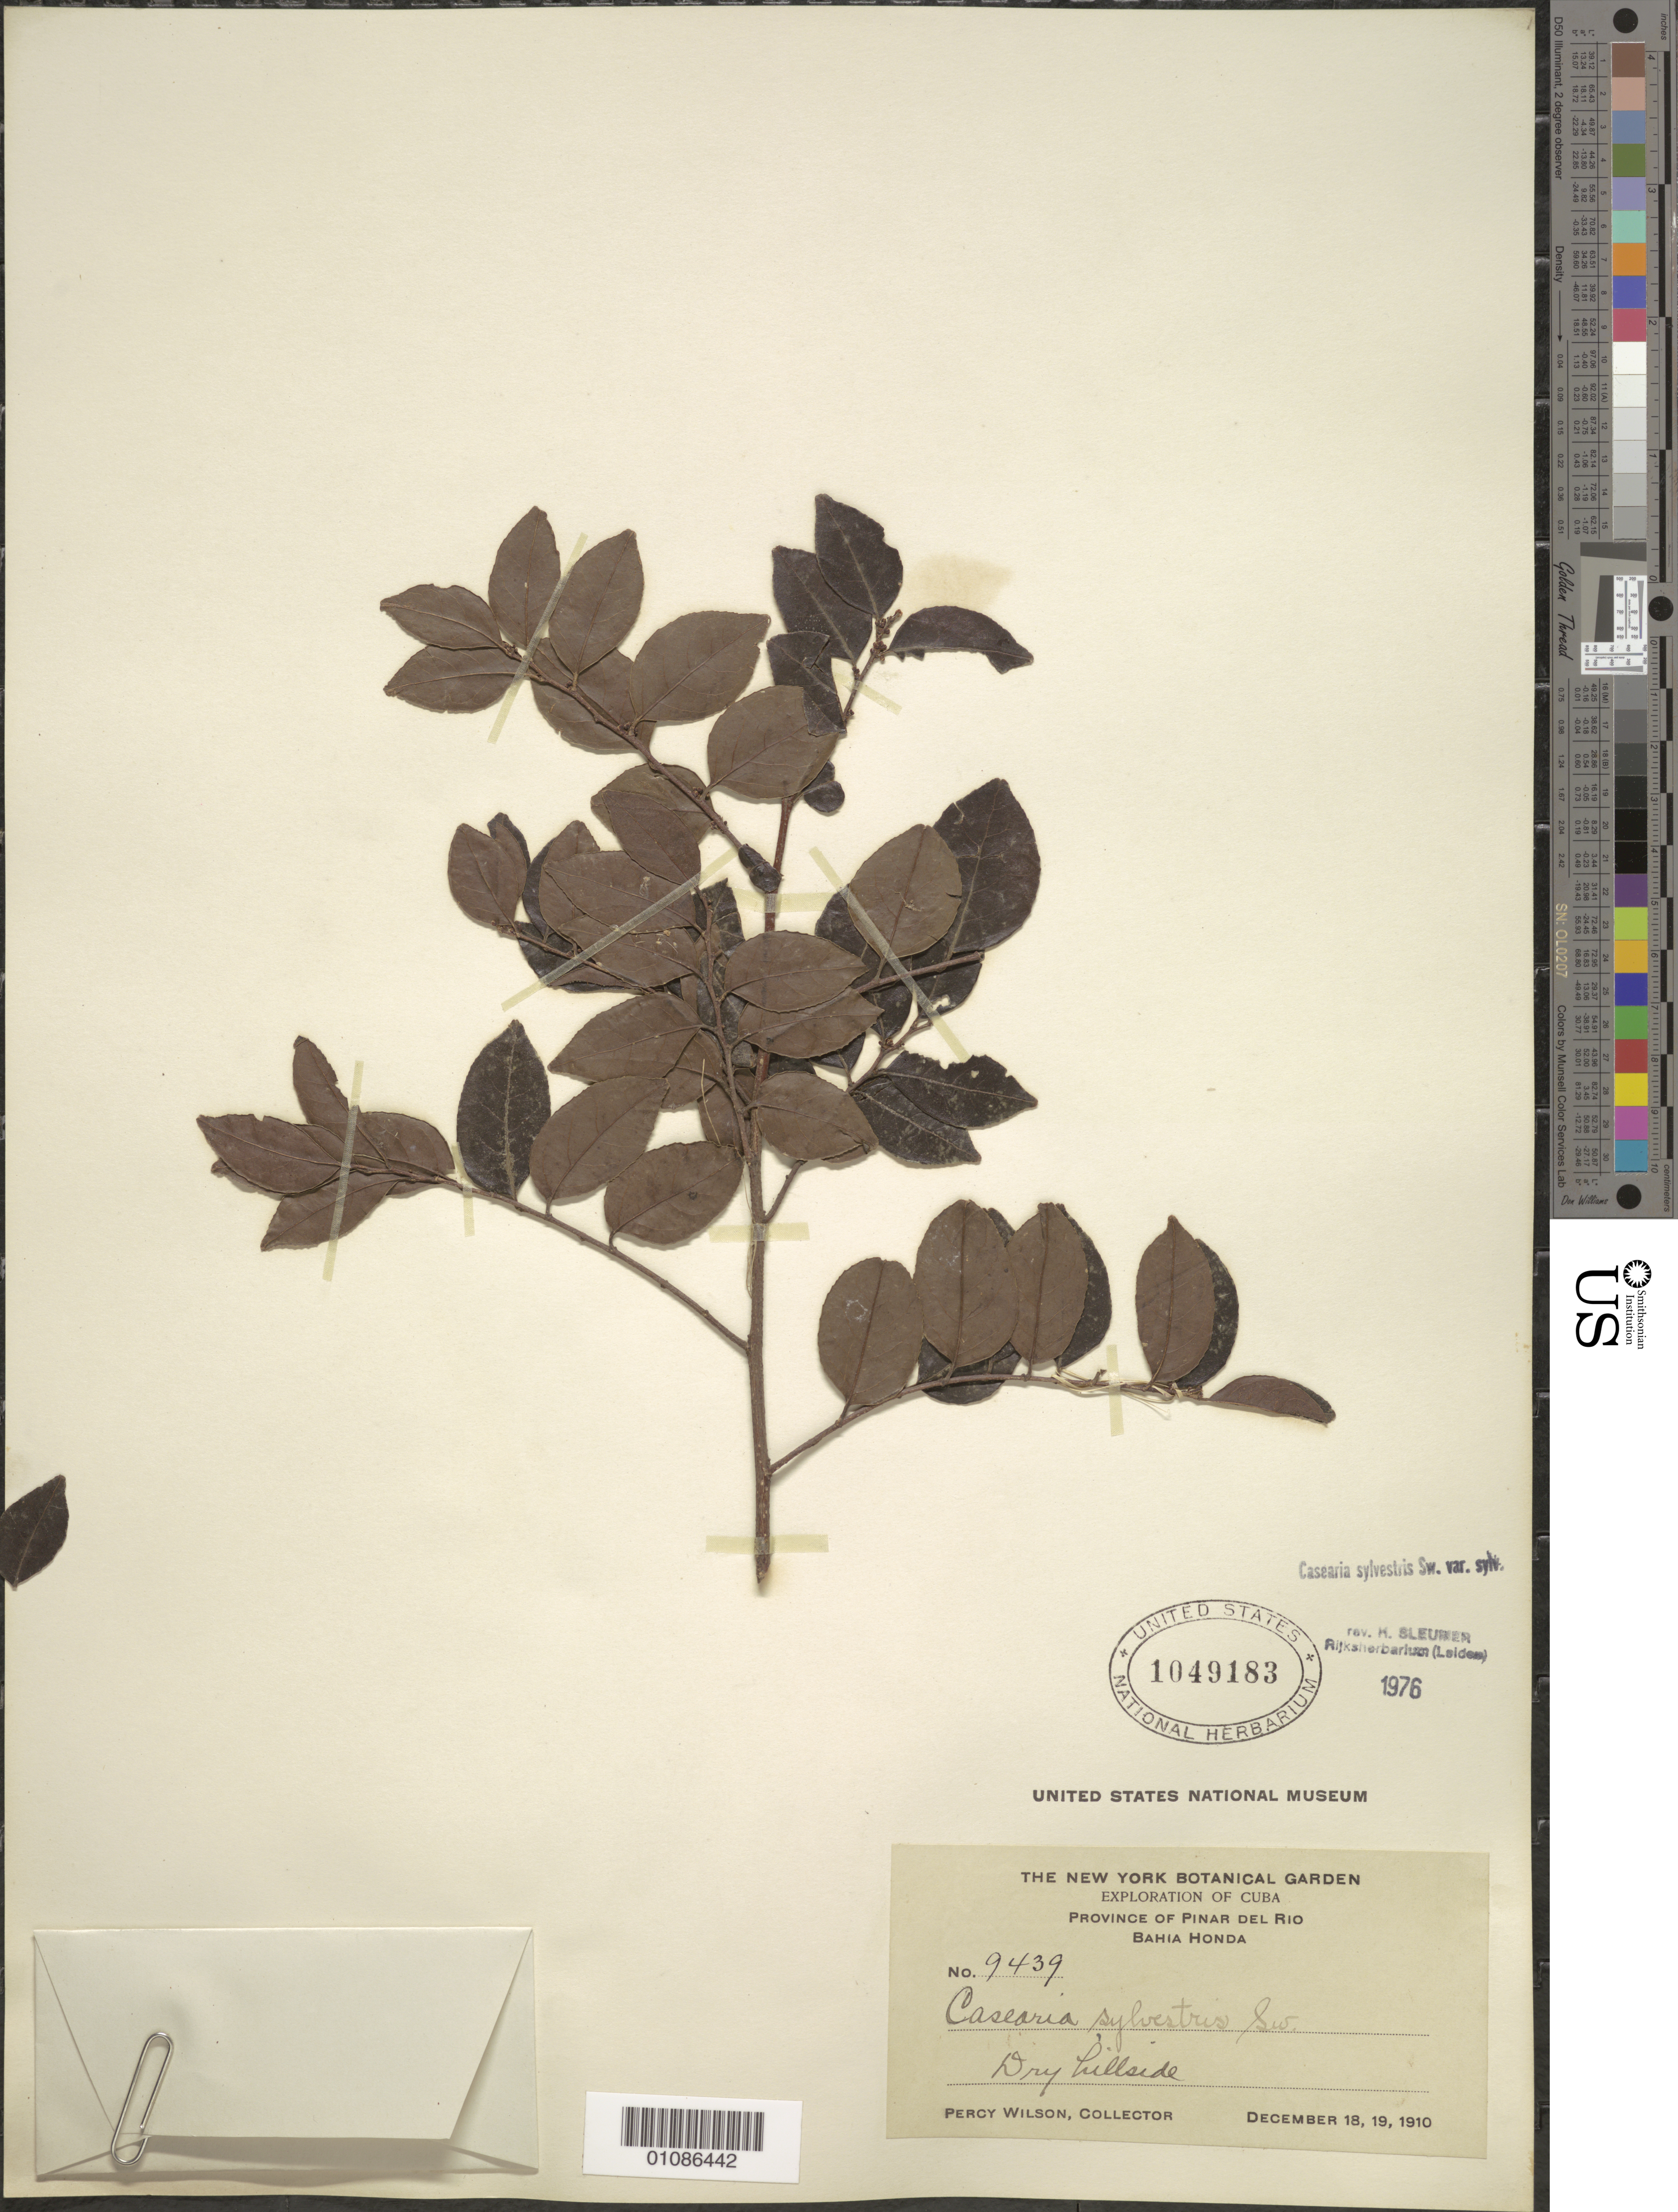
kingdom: Plantae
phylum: Tracheophyta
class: Magnoliopsida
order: Malpighiales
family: Salicaceae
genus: Casearia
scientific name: Casearia sylvestris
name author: Sw.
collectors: P. Wilson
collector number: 9439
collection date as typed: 18 Dec 1910 and 19 Dec 1910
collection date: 1910-12-18,1910-12-19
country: Cuba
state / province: Pinar del Rio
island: Cuba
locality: Pinar del Rio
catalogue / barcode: US 1049183